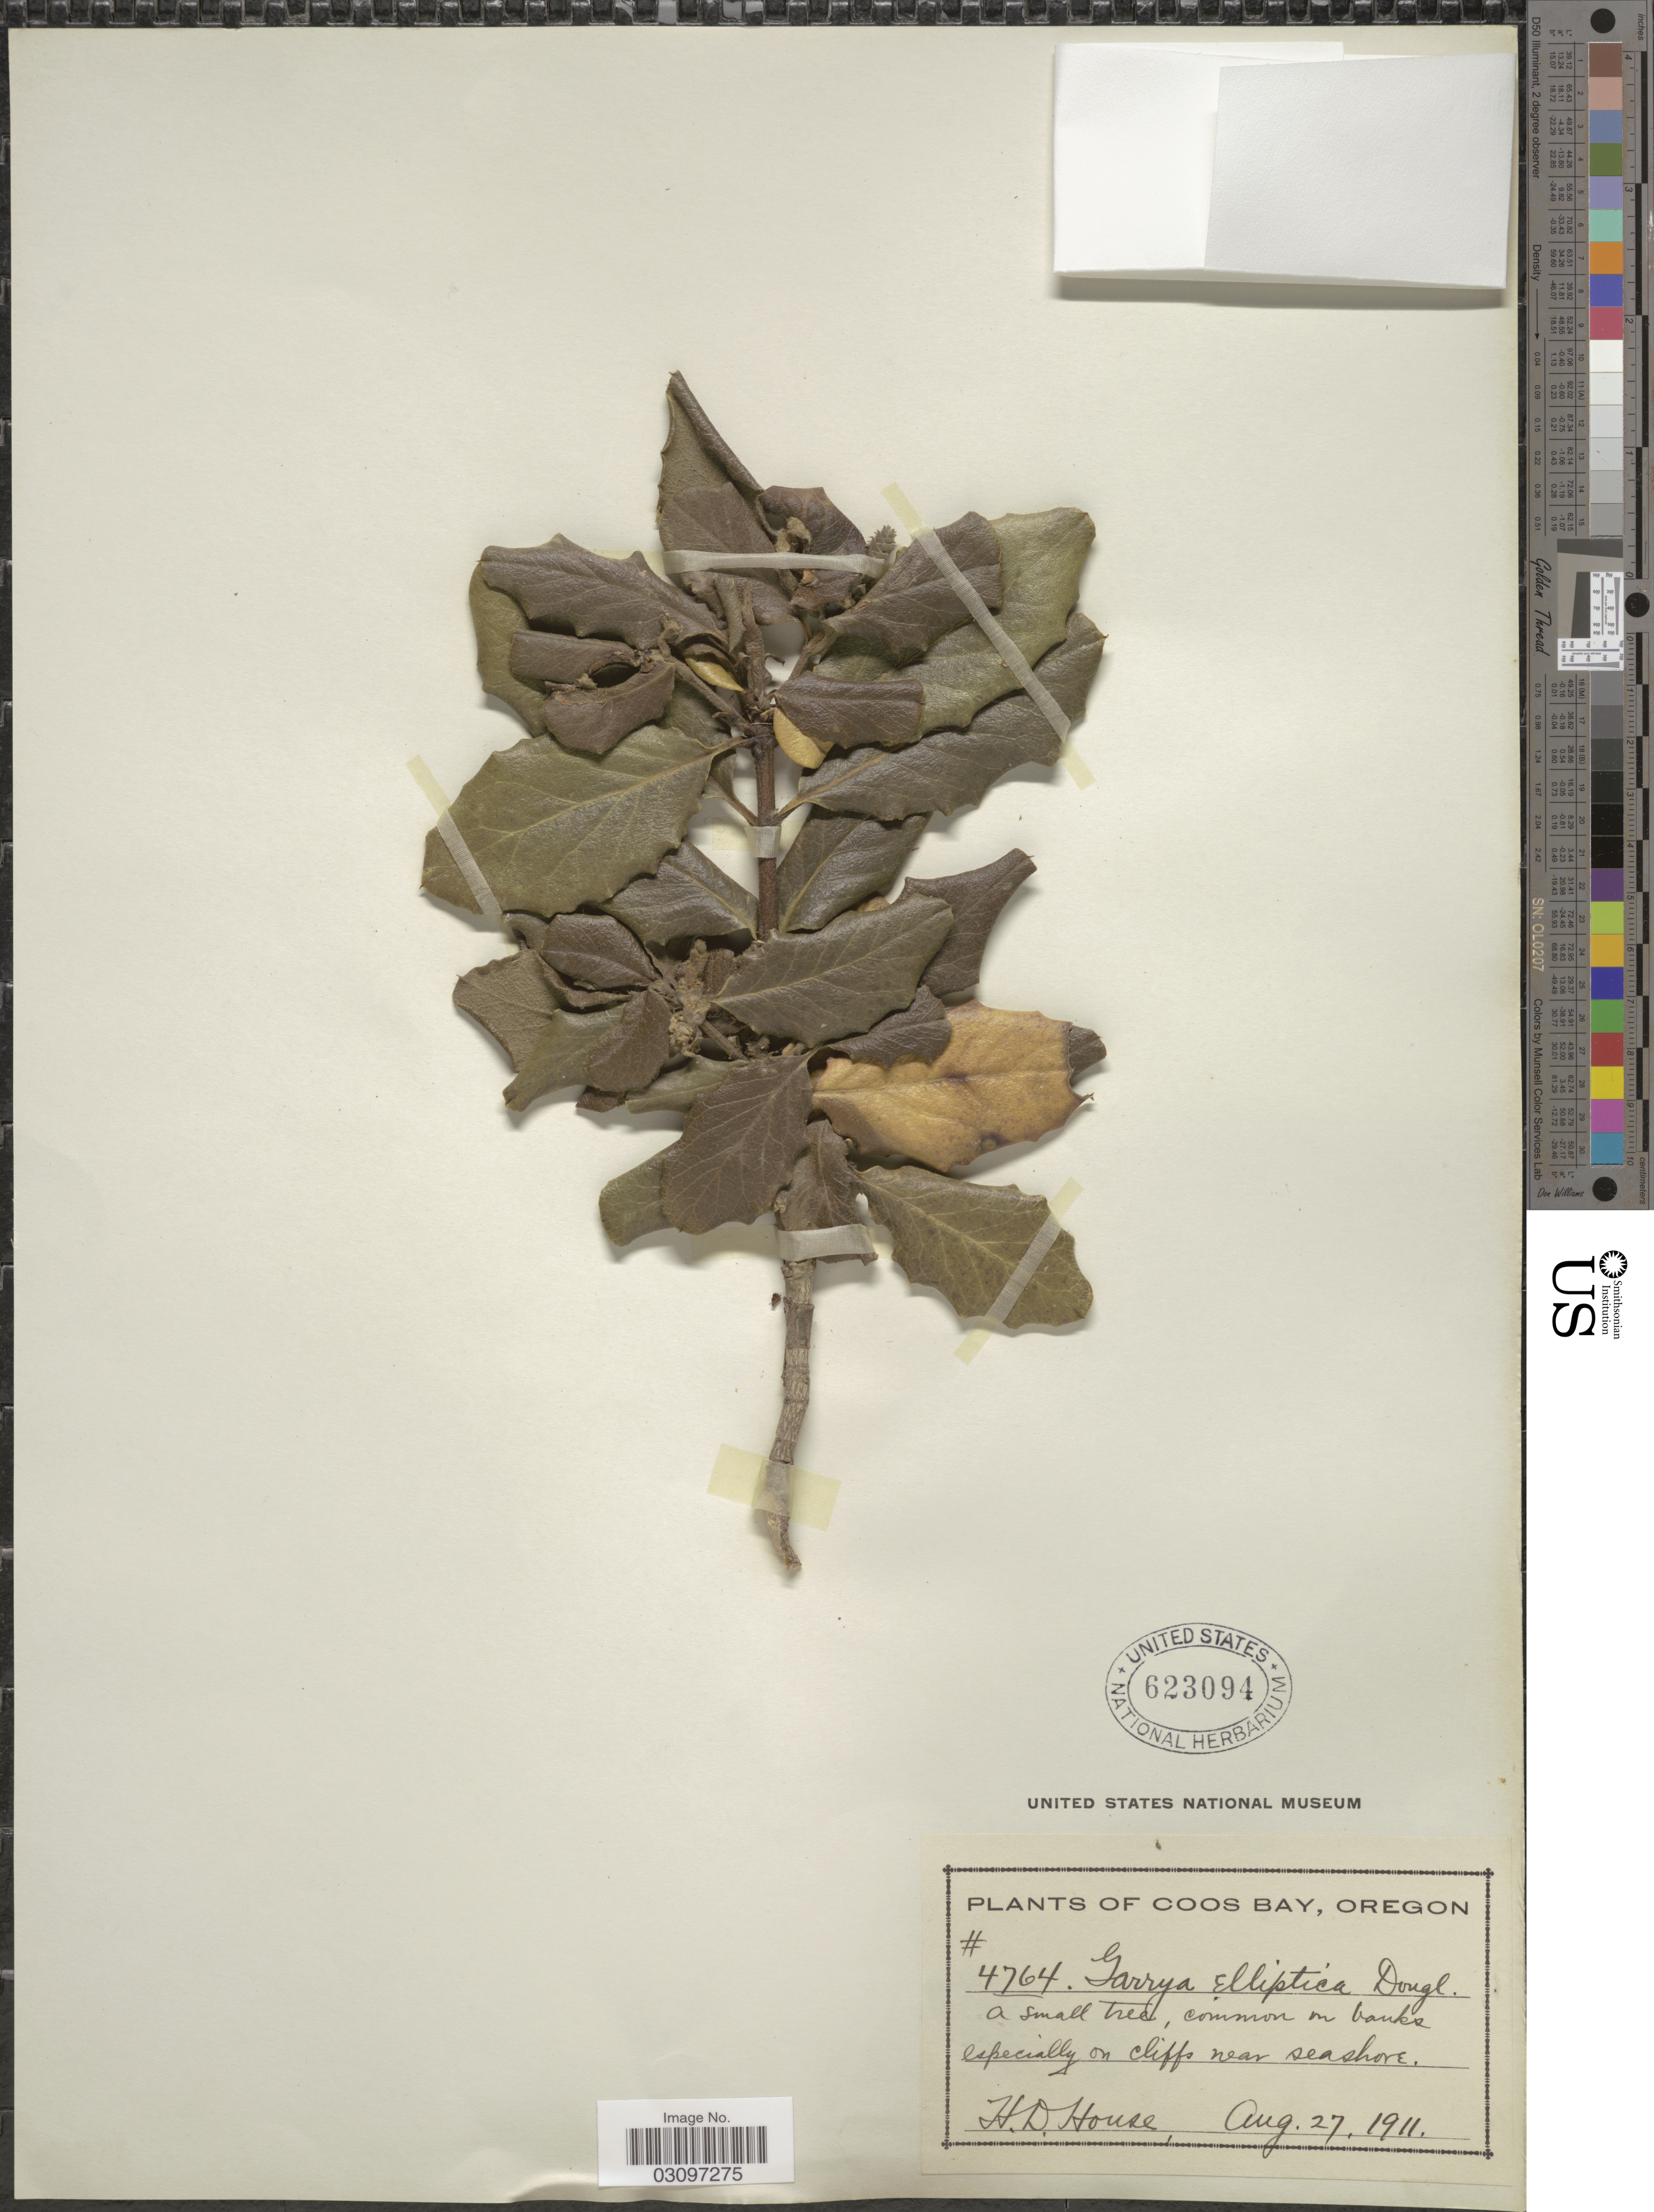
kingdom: Plantae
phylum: Tracheophyta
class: Magnoliopsida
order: Garryales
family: Garryaceae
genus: Garrya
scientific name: Garrya elliptica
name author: Douglas ex Lindl.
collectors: H. D. House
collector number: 4764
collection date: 1911-08-27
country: United States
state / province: Oregon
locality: Coos Bay. Common on banks especially on cliffs near seashore.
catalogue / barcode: US 623094